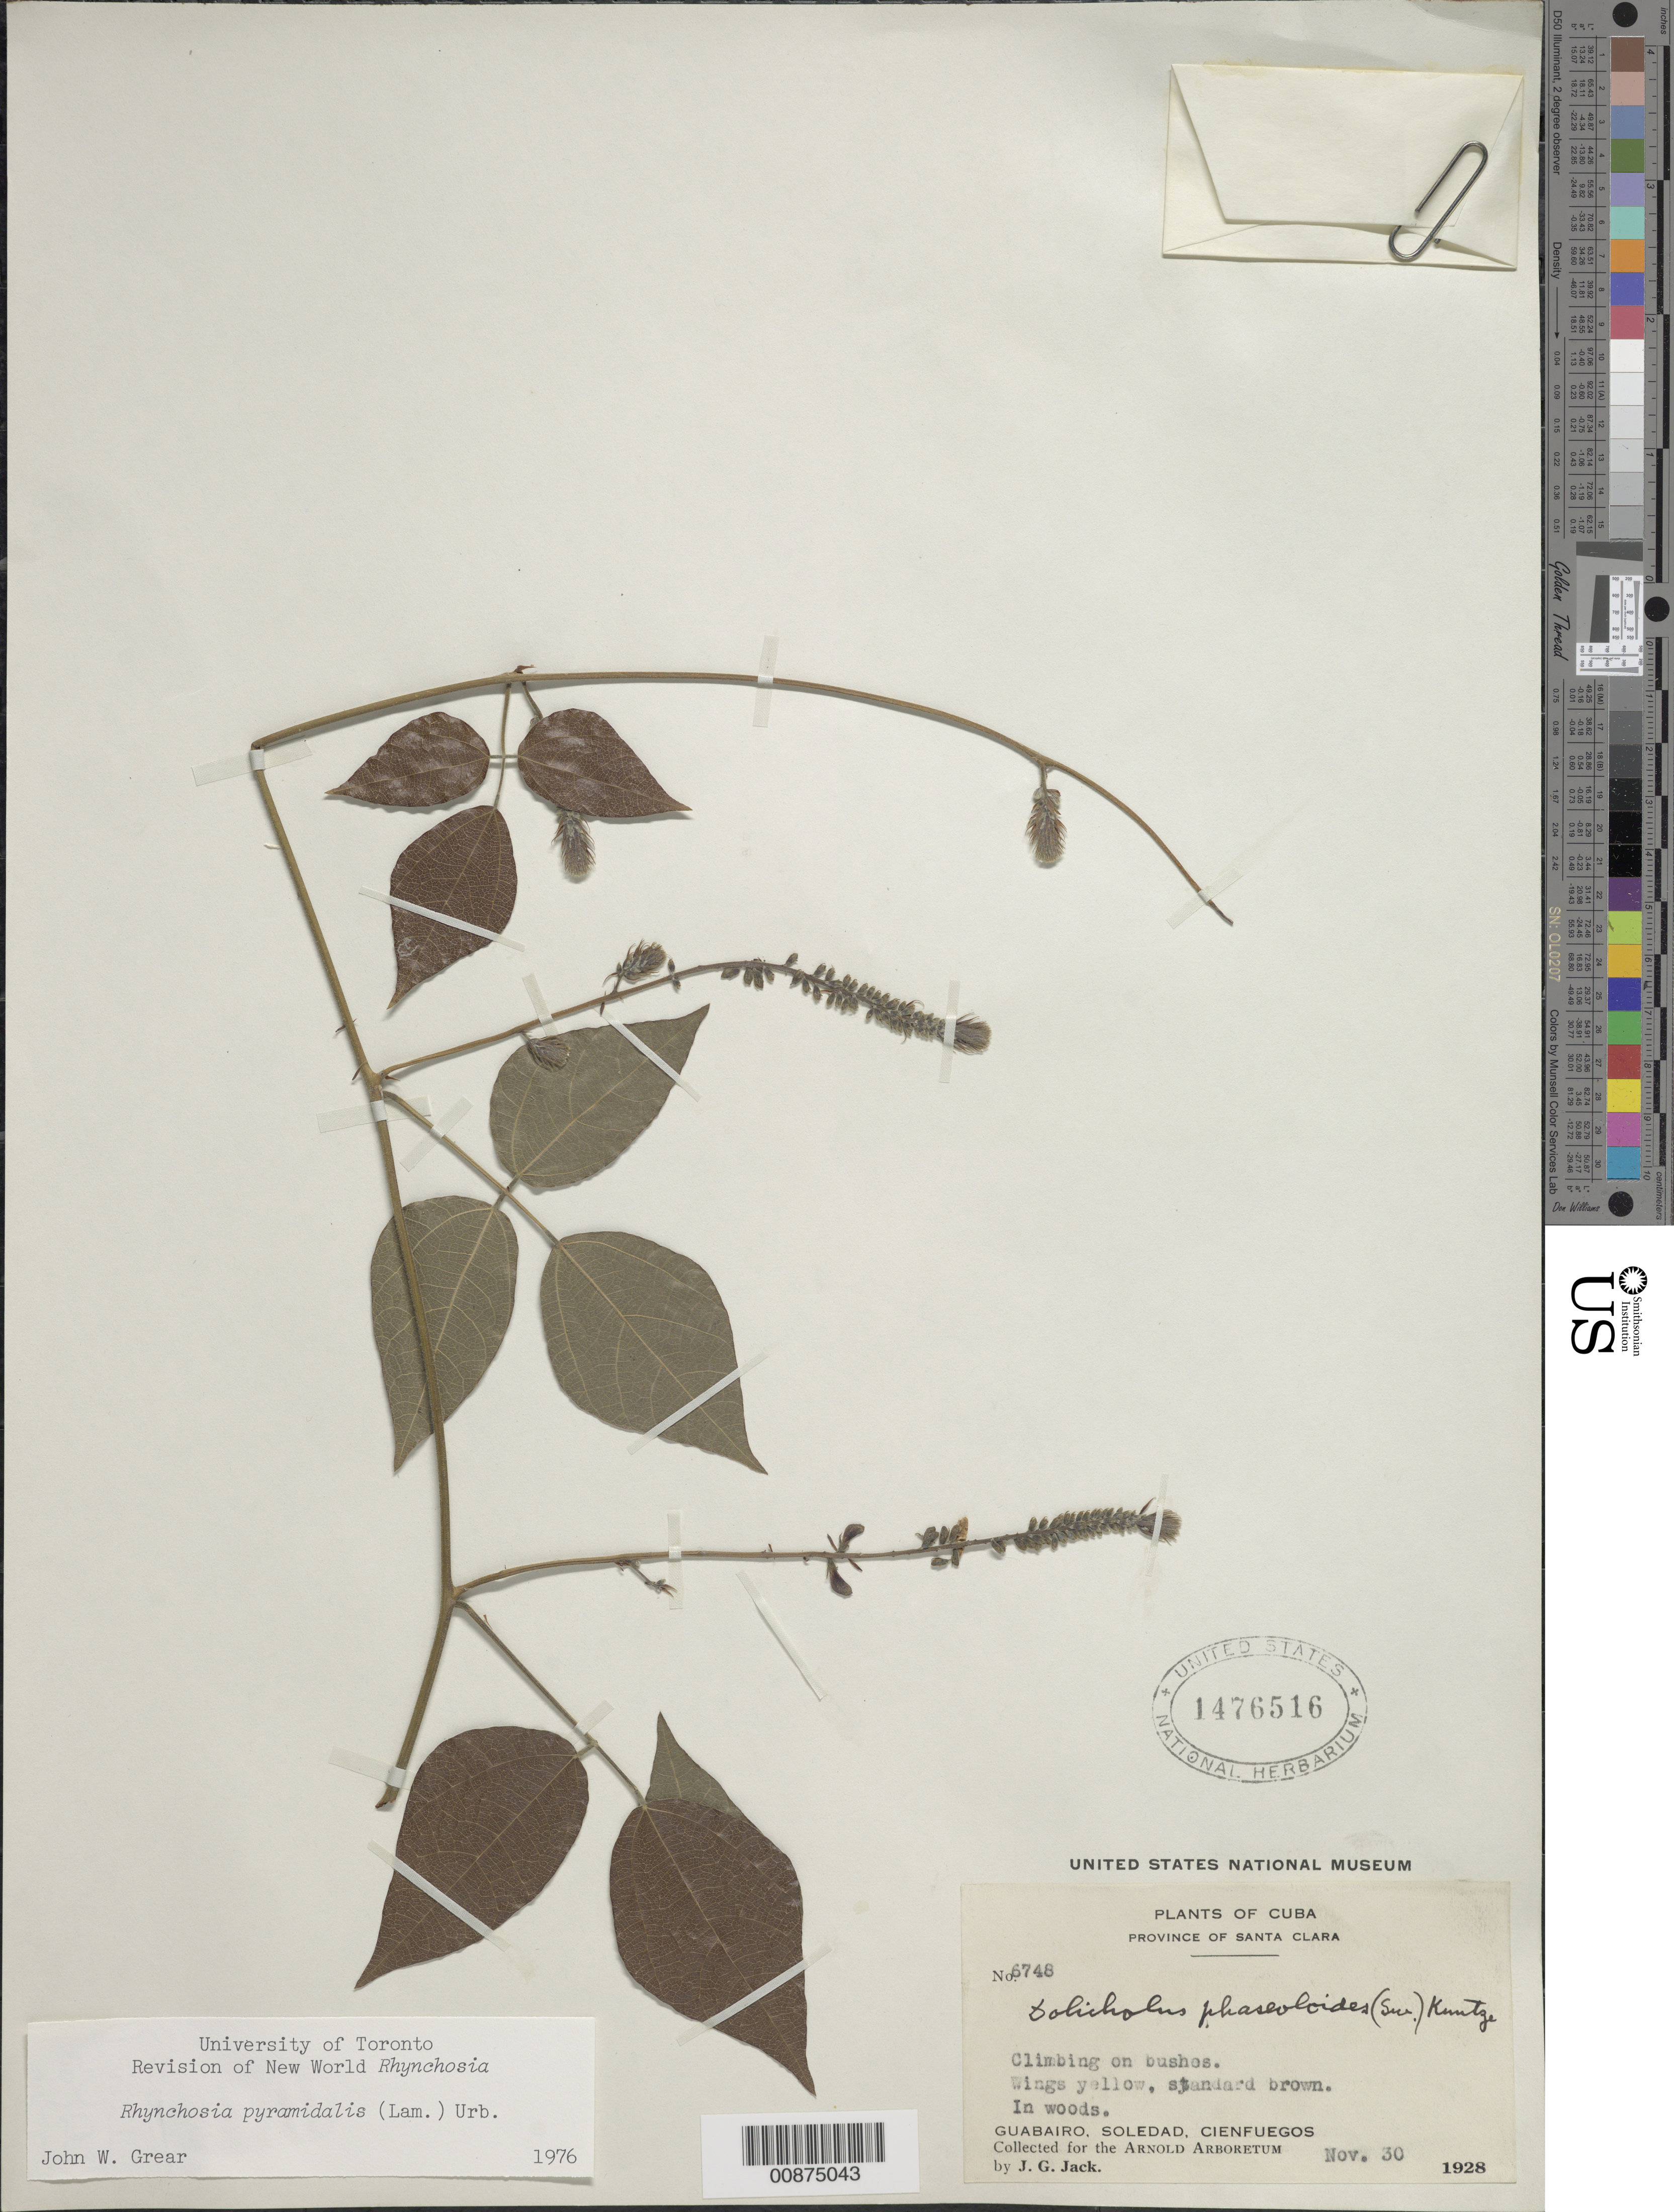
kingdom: Plantae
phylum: Tracheophyta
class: Magnoliopsida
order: Fabales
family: Fabaceae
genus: Rhynchosia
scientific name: Rhynchosia pyramidalis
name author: (Lam.) Urb.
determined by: Grear, J. W., Jr.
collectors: J. G. Jack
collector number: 6748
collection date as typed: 30 Nov 1928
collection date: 1928-11-30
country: Cuba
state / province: Cienfuegos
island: Cuba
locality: Guabairo, Soledad, Cienfuegos Province of Santa Clara (obsolete)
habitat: Climbing on bushes. In woods.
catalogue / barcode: US 1476516